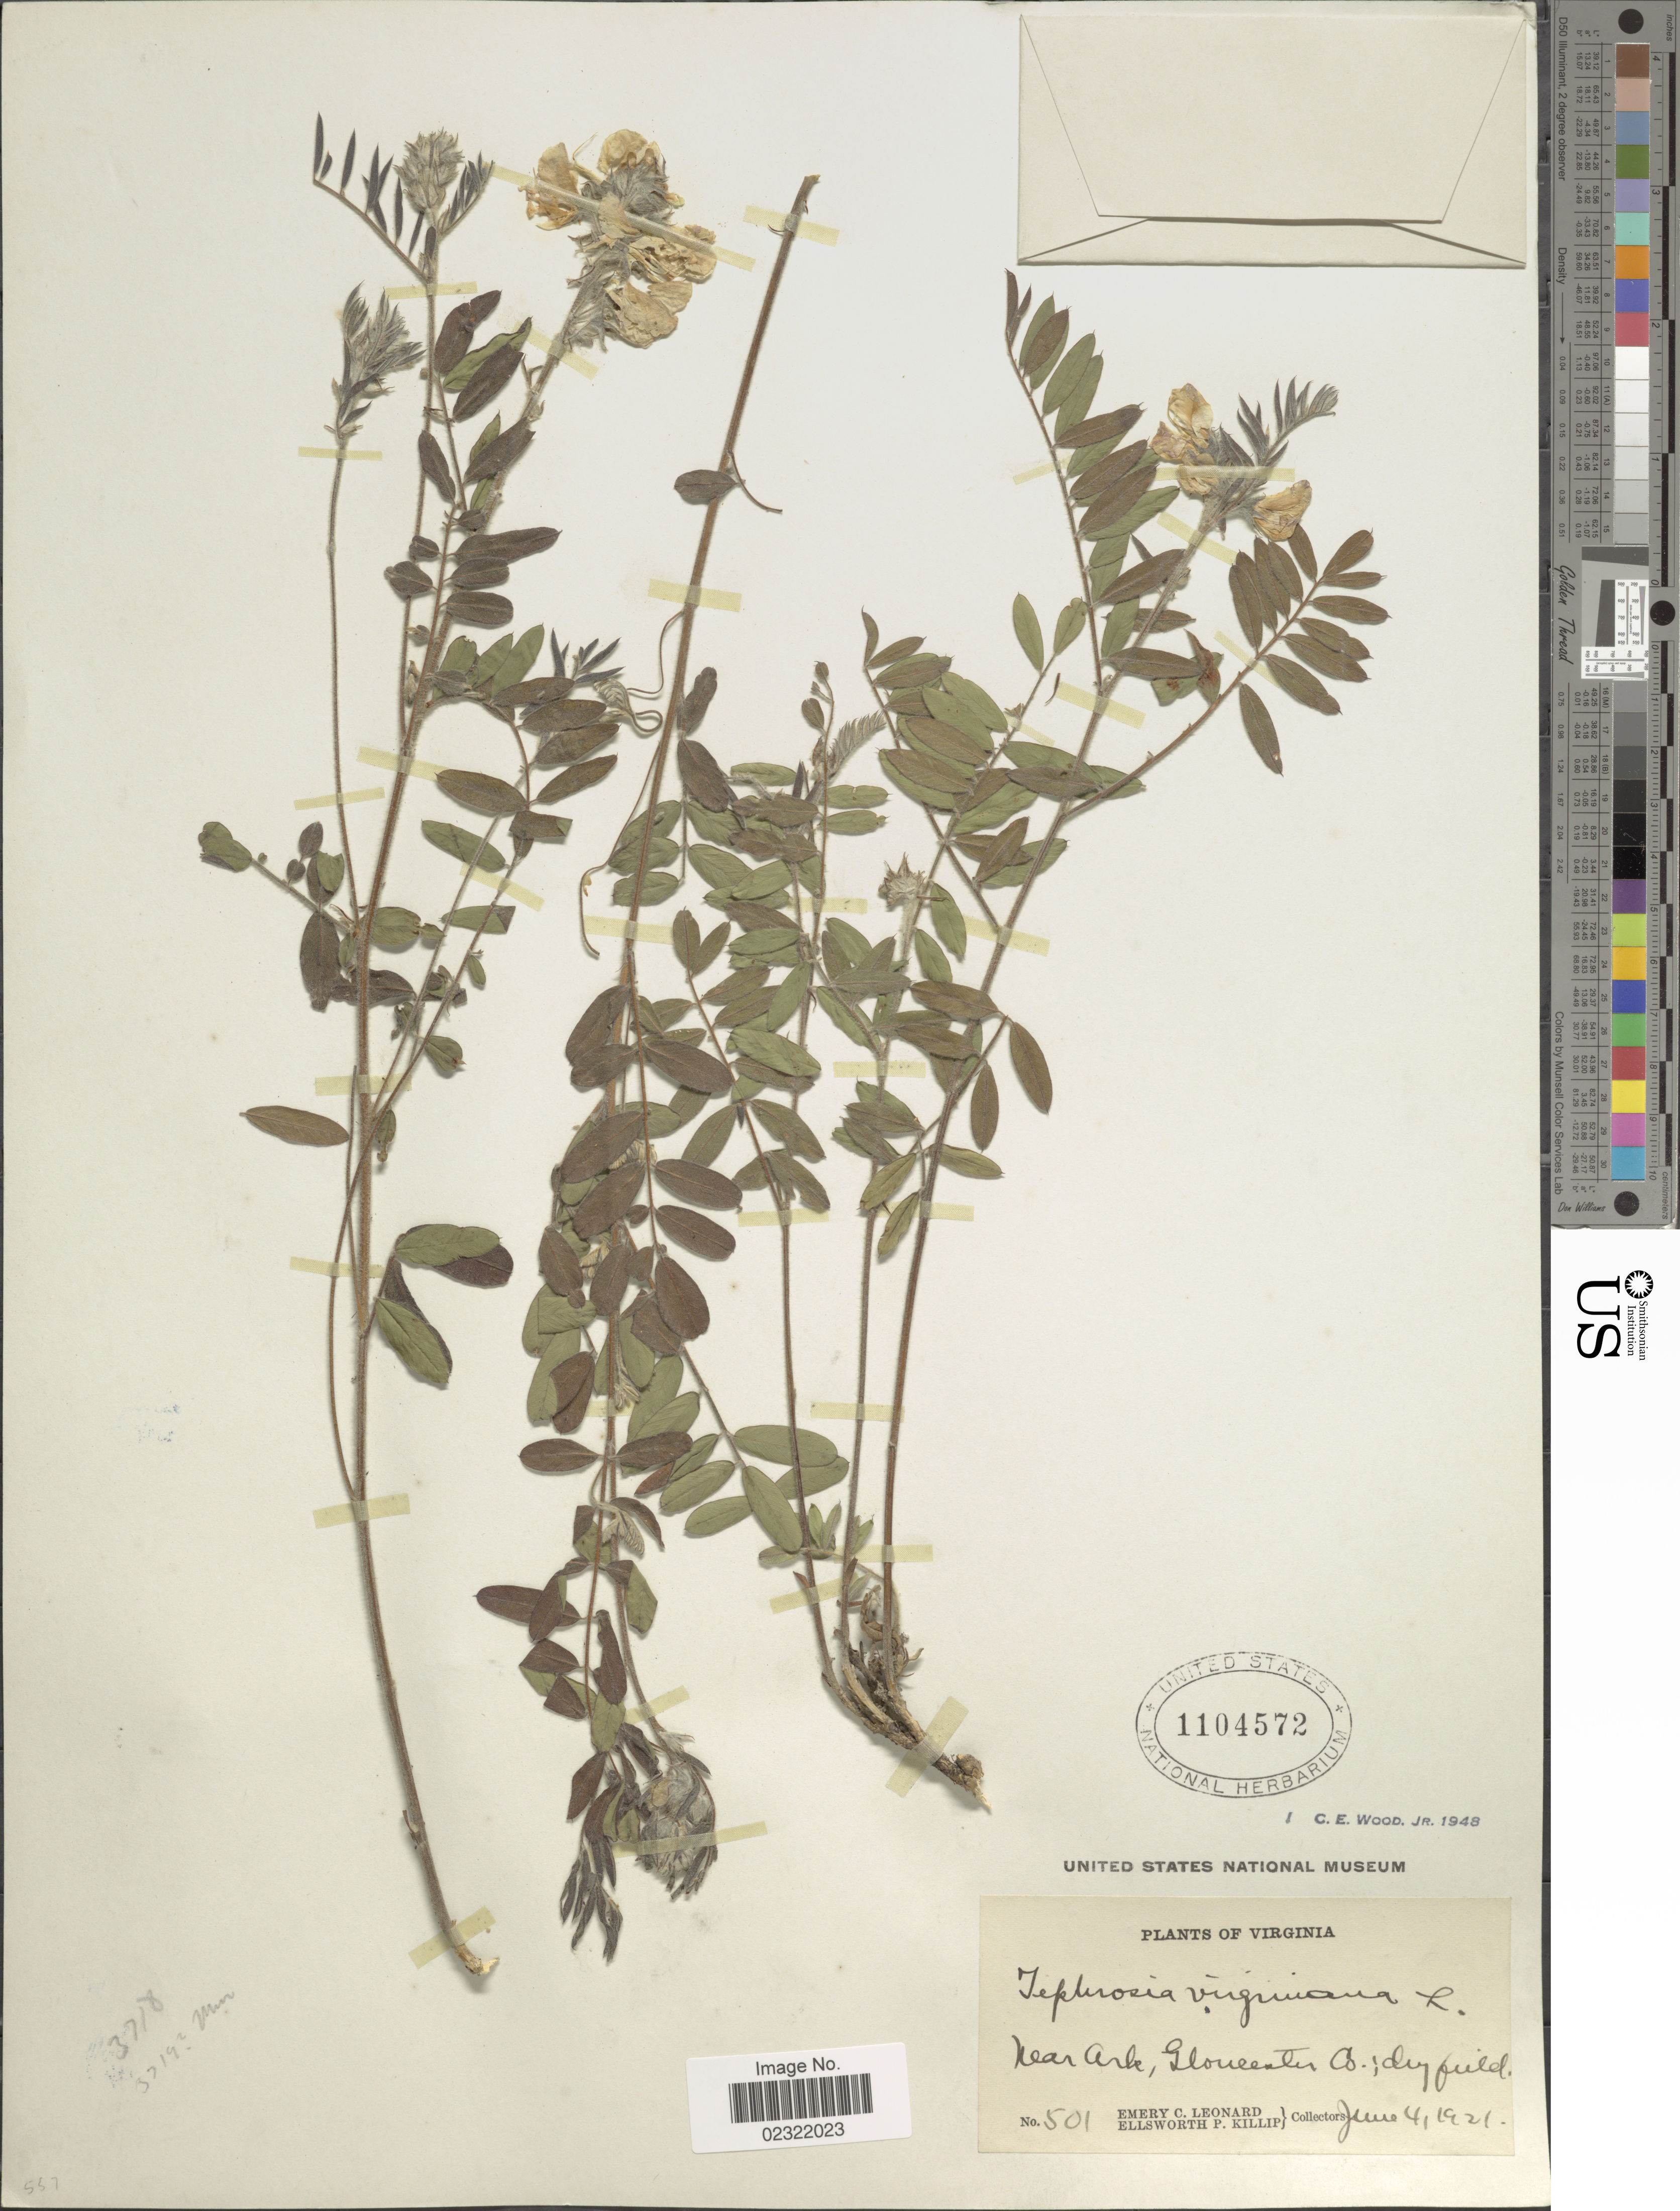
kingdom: Plantae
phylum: Tracheophyta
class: Magnoliopsida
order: Fabales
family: Fabaceae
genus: Tephrosia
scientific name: Tephrosia virginiana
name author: (L.) Pers.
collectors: E. C. Leonard & E. P. Killip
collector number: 501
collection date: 1921-06-04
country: United States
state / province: Virginia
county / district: Gloucester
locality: Near Ark, Gloucester Co; dry field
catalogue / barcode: US 1104572